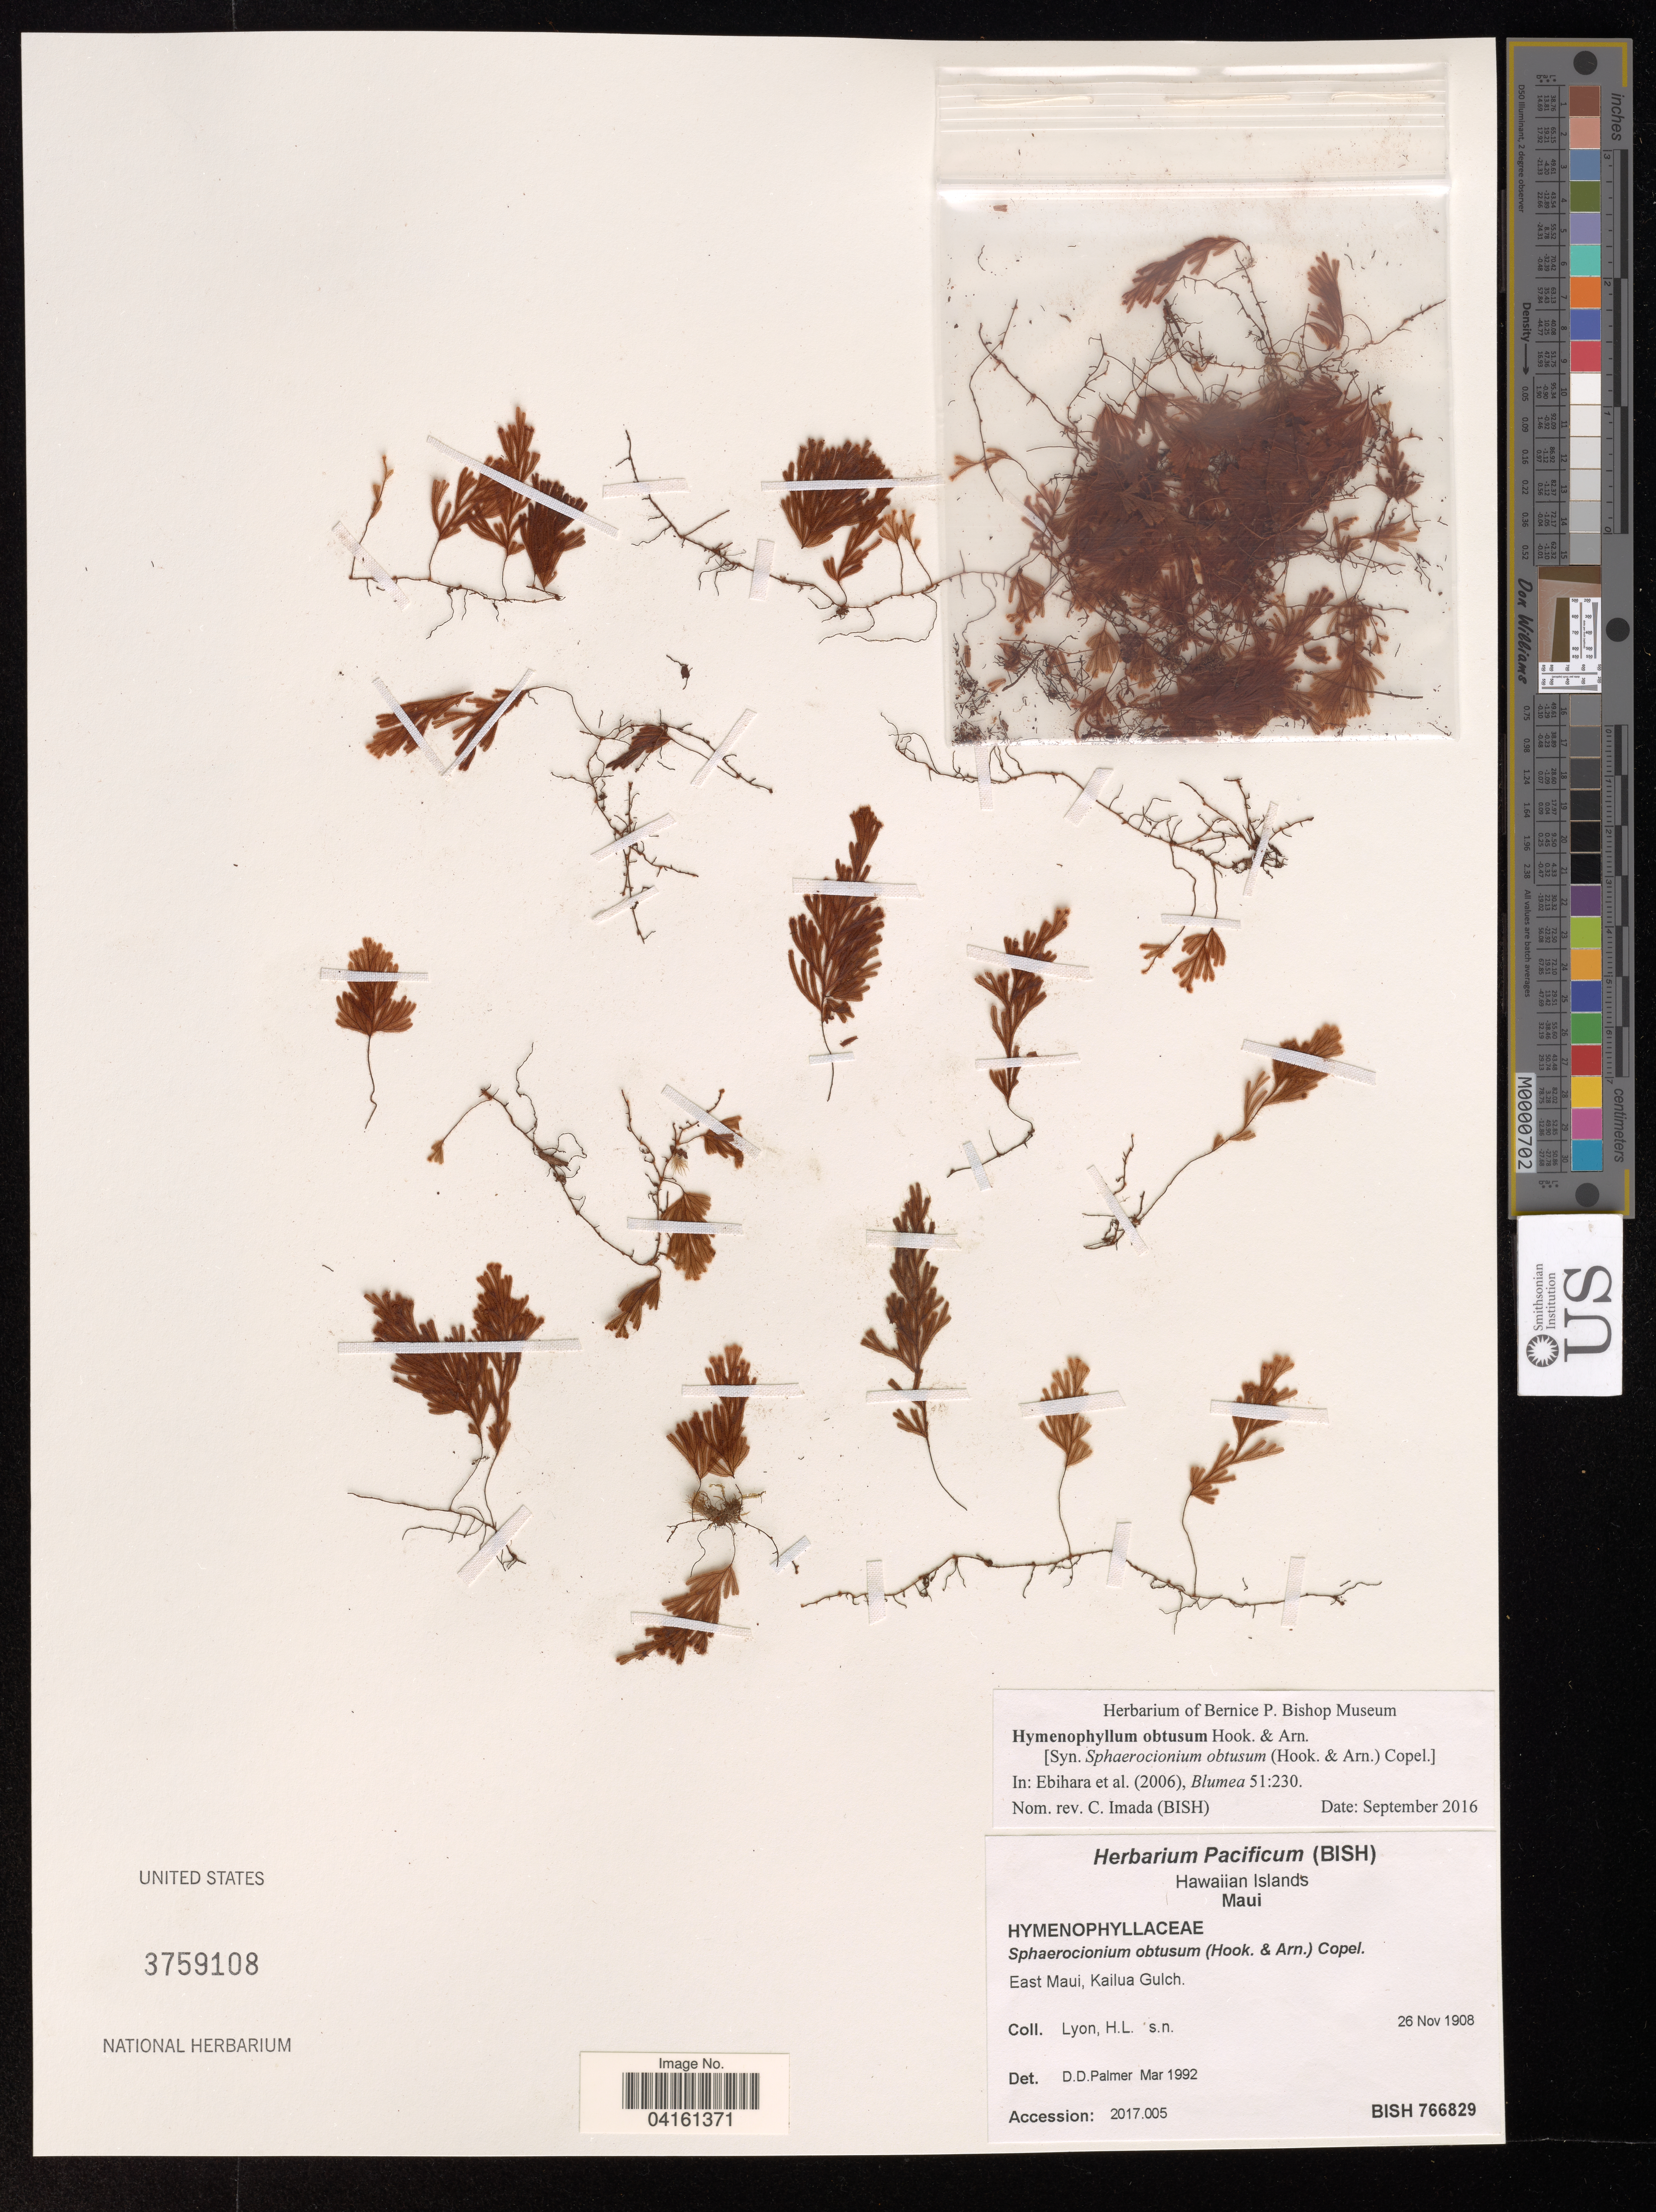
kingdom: Plantae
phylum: Tracheophyta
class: Polypodiopsida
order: Hymenophyllales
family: Hymenophyllaceae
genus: Hymenophyllum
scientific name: Hymenophyllum obtusum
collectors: H. Lyon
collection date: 1908-11-26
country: United States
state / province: Hawaii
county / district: Maui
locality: East Maui, Kailua Gulch.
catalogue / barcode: US 3759108